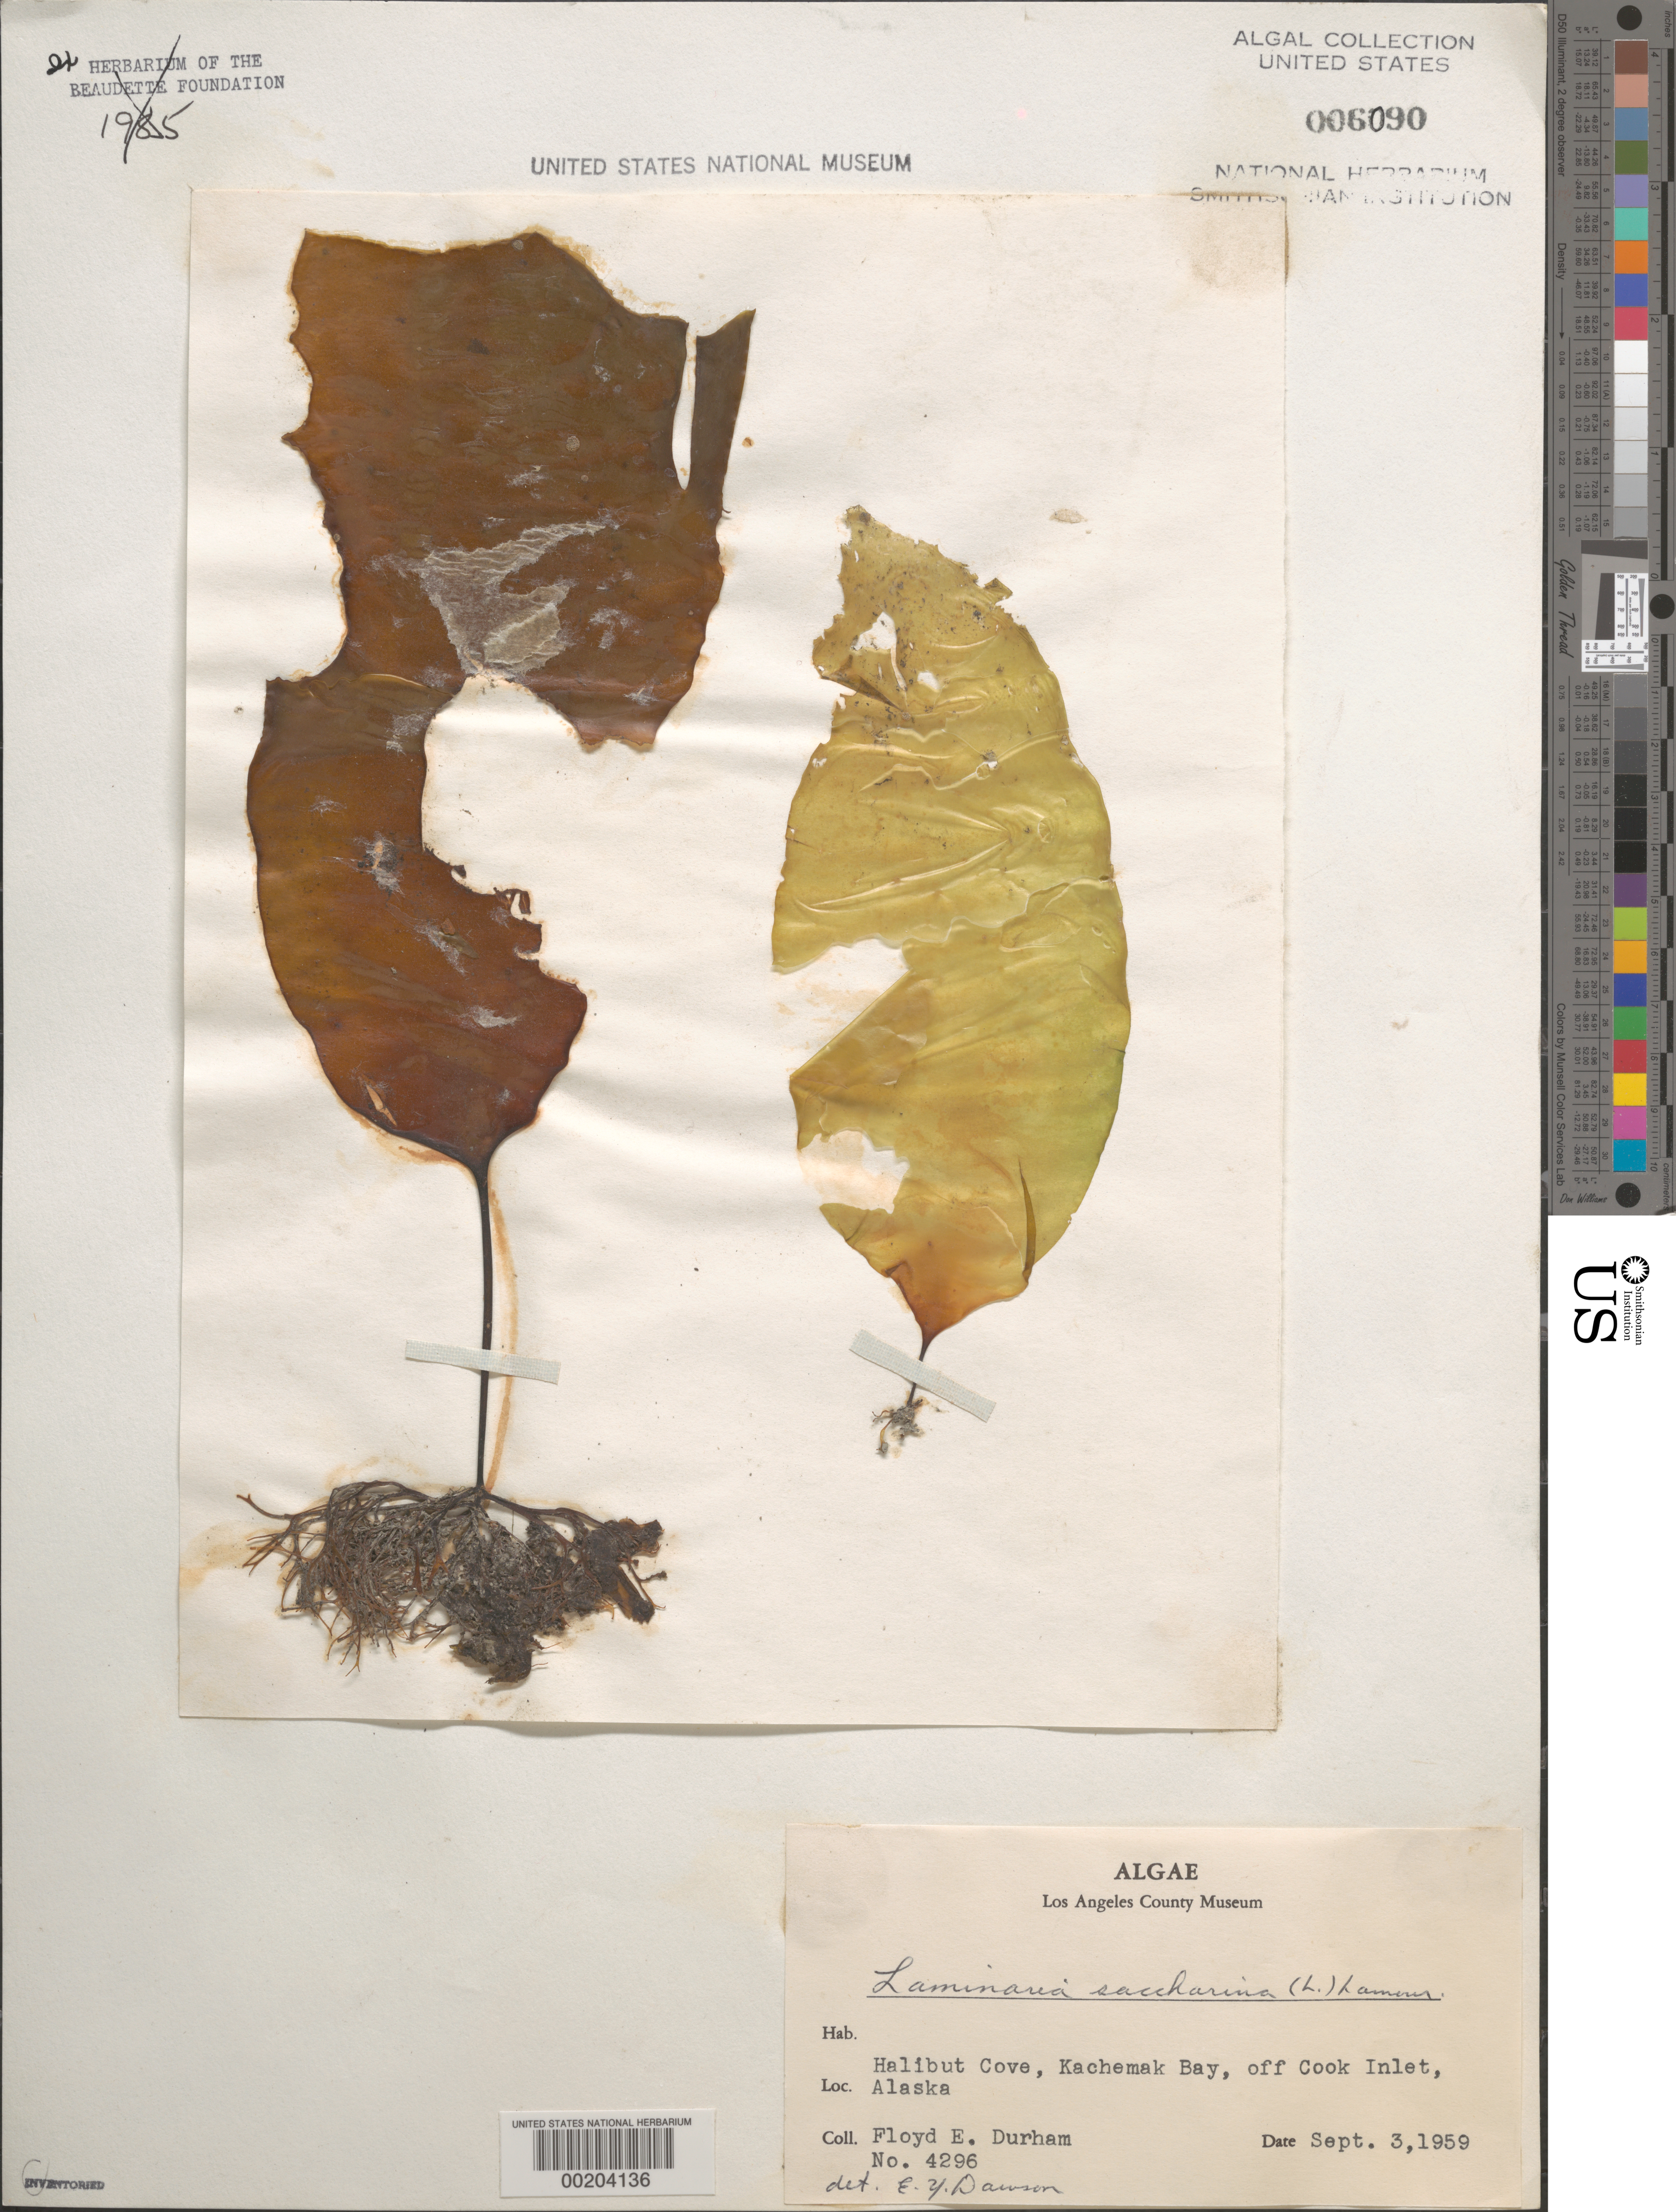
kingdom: Chromista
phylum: Ochrophyta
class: Phaeophyceae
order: Laminariales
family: Laminariaceae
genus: Saccharina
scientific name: Saccharina latissima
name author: C.E. Lane et al.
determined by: Algae name updating Project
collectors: F. Durham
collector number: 4296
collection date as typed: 03 Sep 1959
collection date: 1959-09-03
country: United States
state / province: Alaska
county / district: Kenai Peninsula Division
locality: Halibut Cove, Kachemak Bay, off Cook Inlet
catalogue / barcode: US 6090